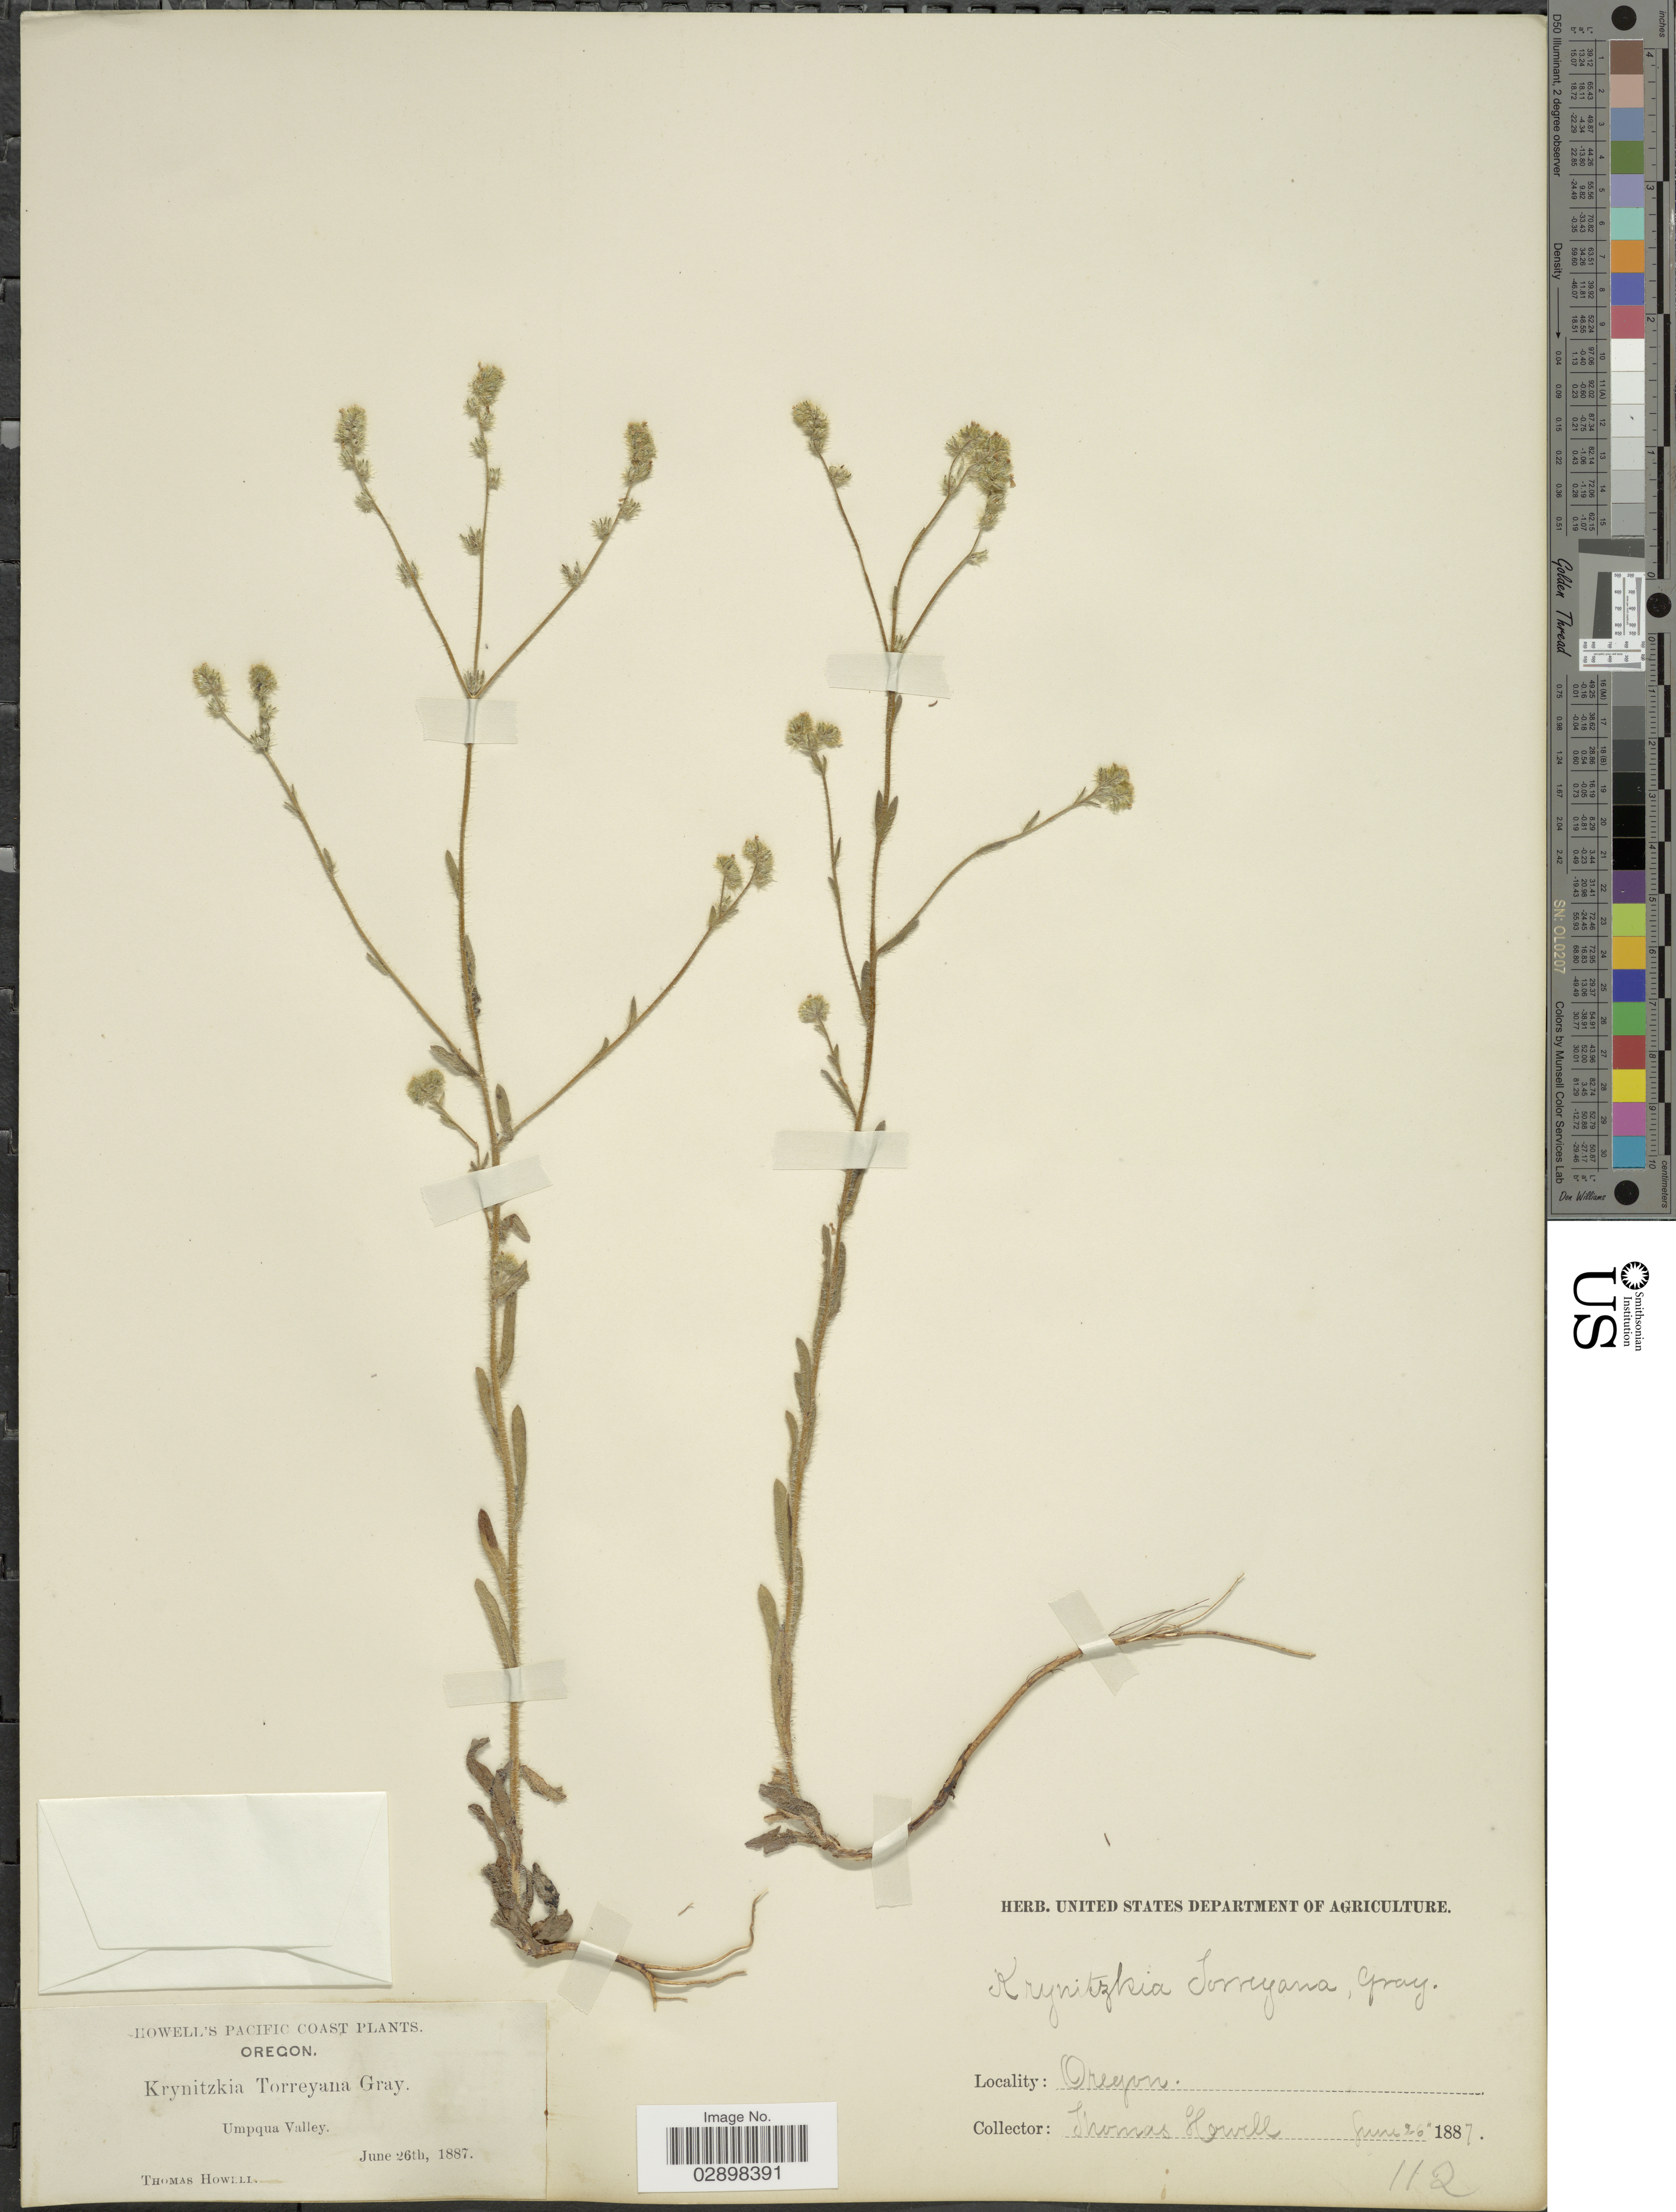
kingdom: Plantae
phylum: Tracheophyta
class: Magnoliopsida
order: Boraginales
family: Boraginaceae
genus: Cryptantha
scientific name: Cryptantha torreyana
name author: (A. Gray) S.W. Greene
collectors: T. Howell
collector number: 112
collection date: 1887-06-26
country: United States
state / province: Oregon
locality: Howell's Pacific Coast, Umpqua Valley.